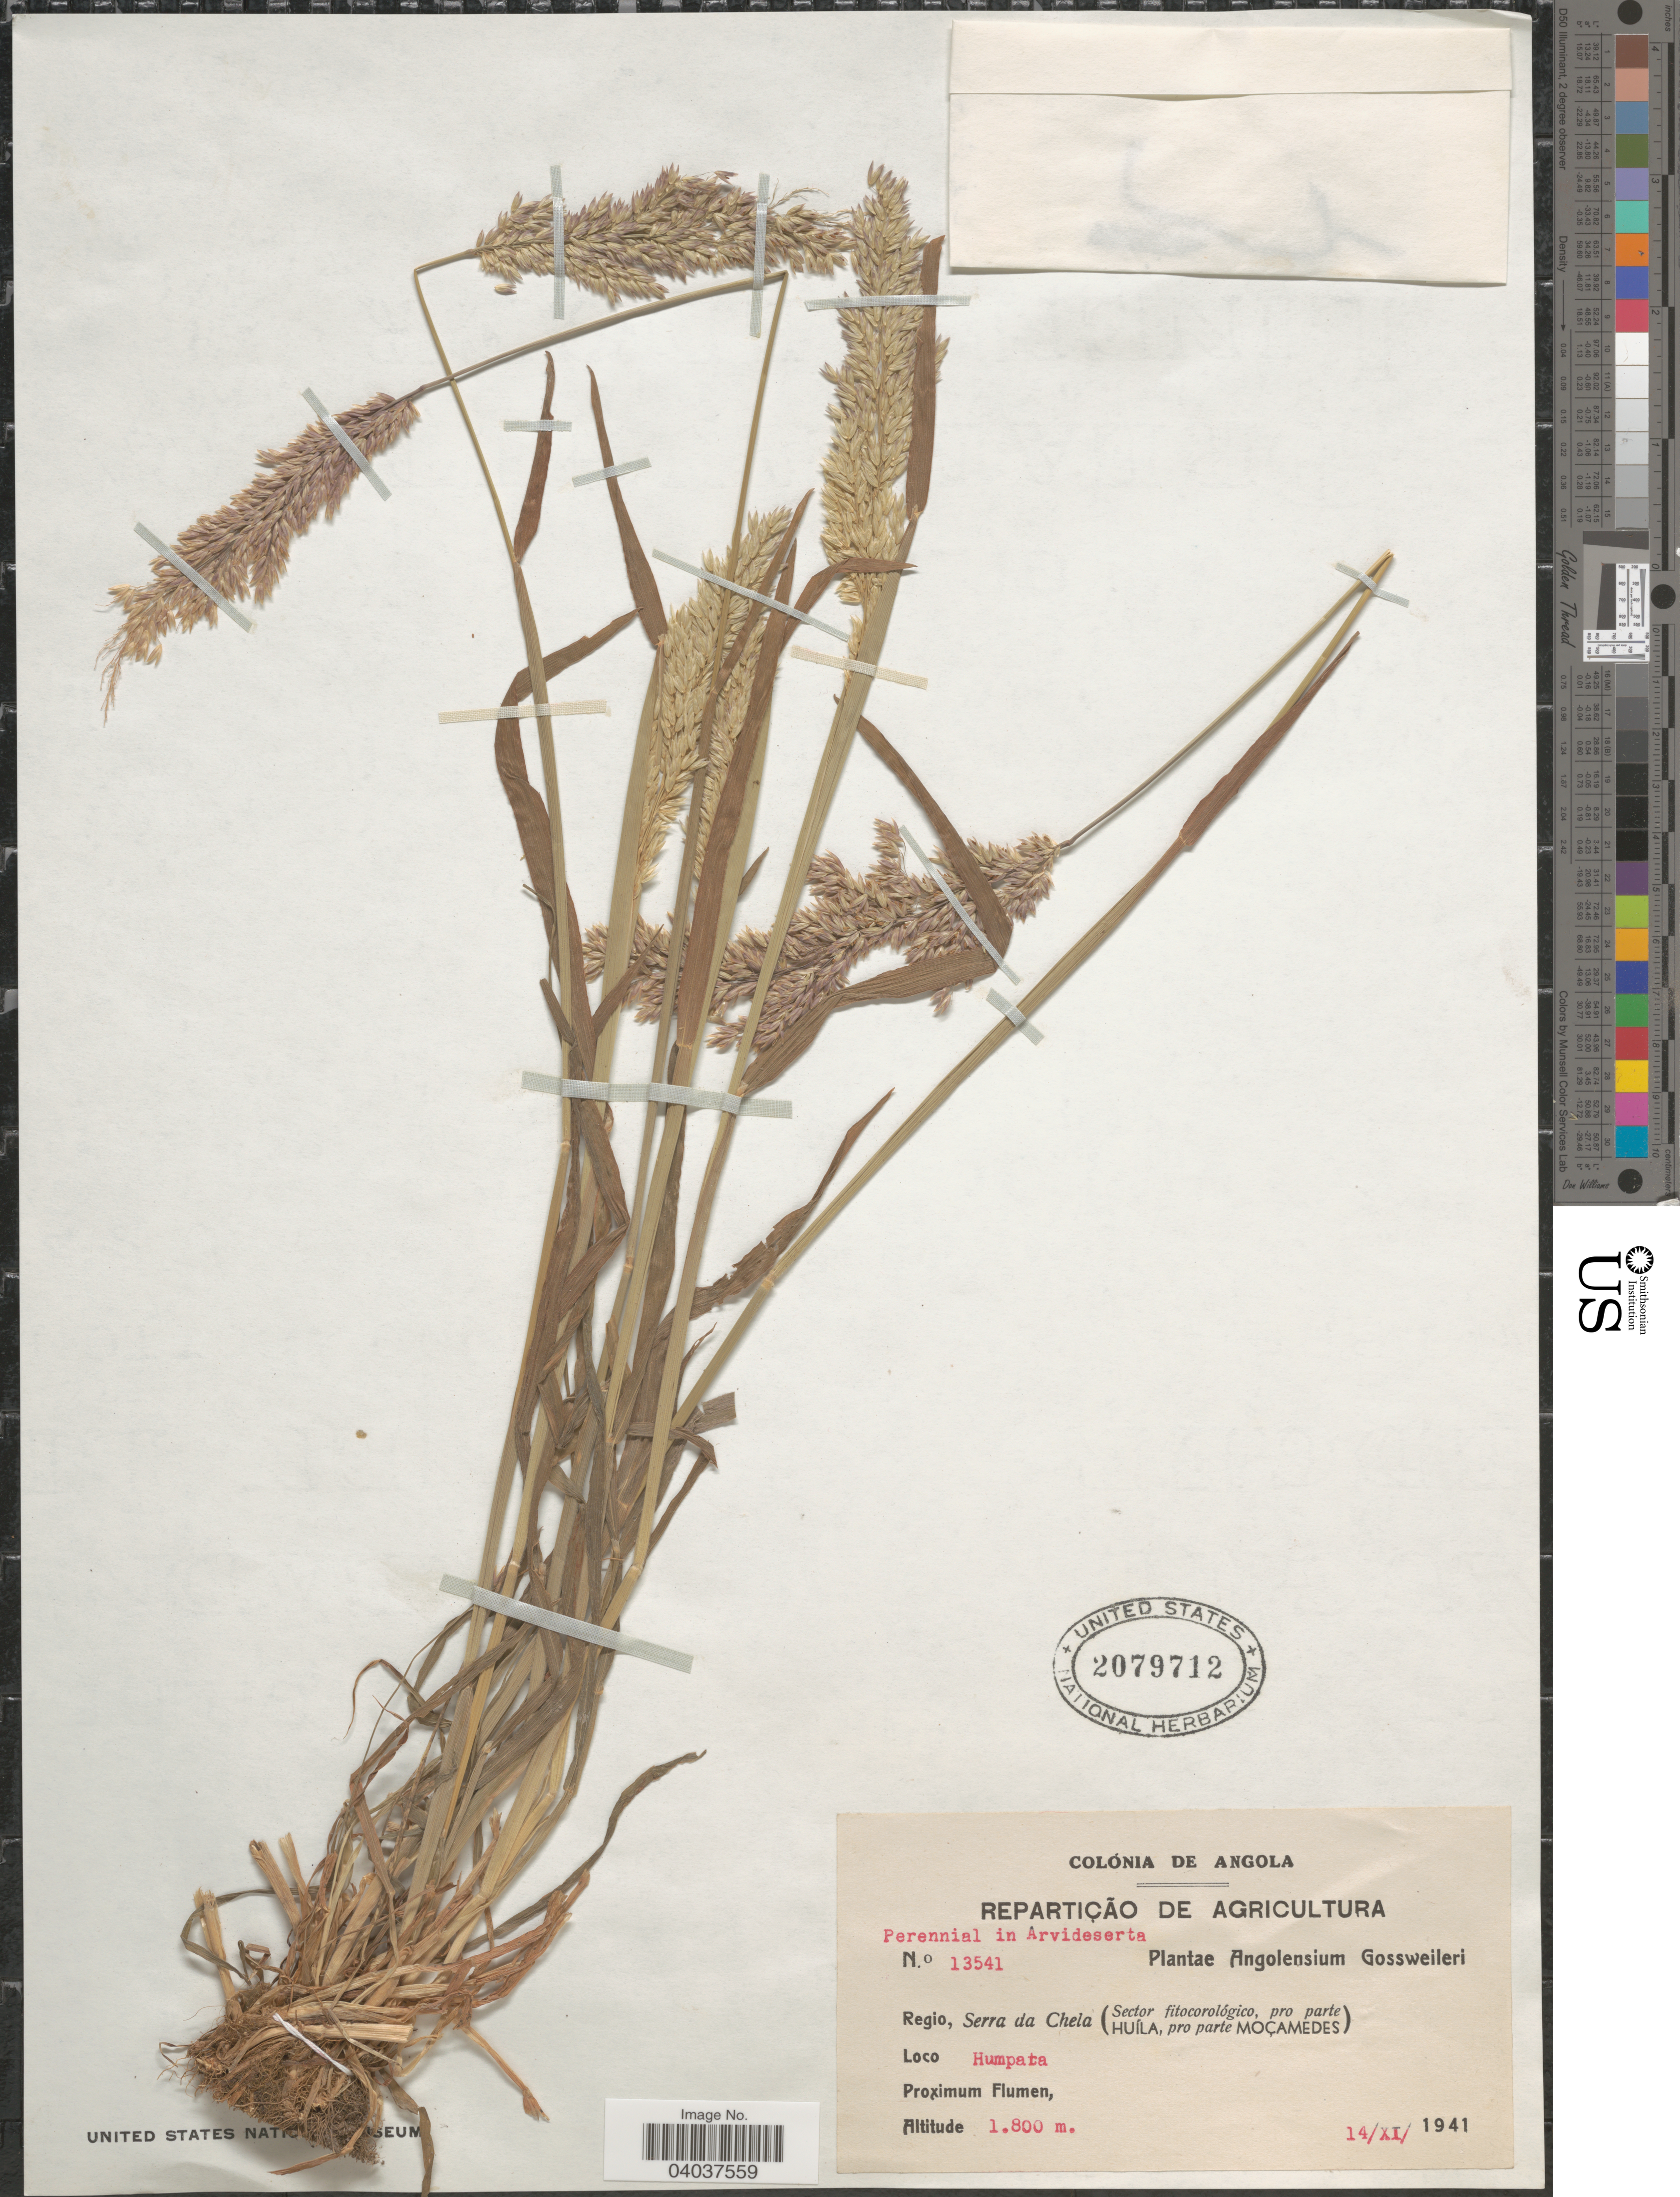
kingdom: Plantae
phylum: Tracheophyta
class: Liliopsida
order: Poales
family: Poaceae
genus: Holcus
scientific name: Holcus lanatus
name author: L.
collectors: -. Gossweiler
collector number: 13541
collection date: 1941-11-14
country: Angola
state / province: Huila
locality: Colónia de Angola. Regio, Serra da Chela (Sector fitocorológico, pro parte Huíla, pro parte Moçamedes). Humpata. Proximum Flumen.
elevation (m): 1800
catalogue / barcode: US 2079712